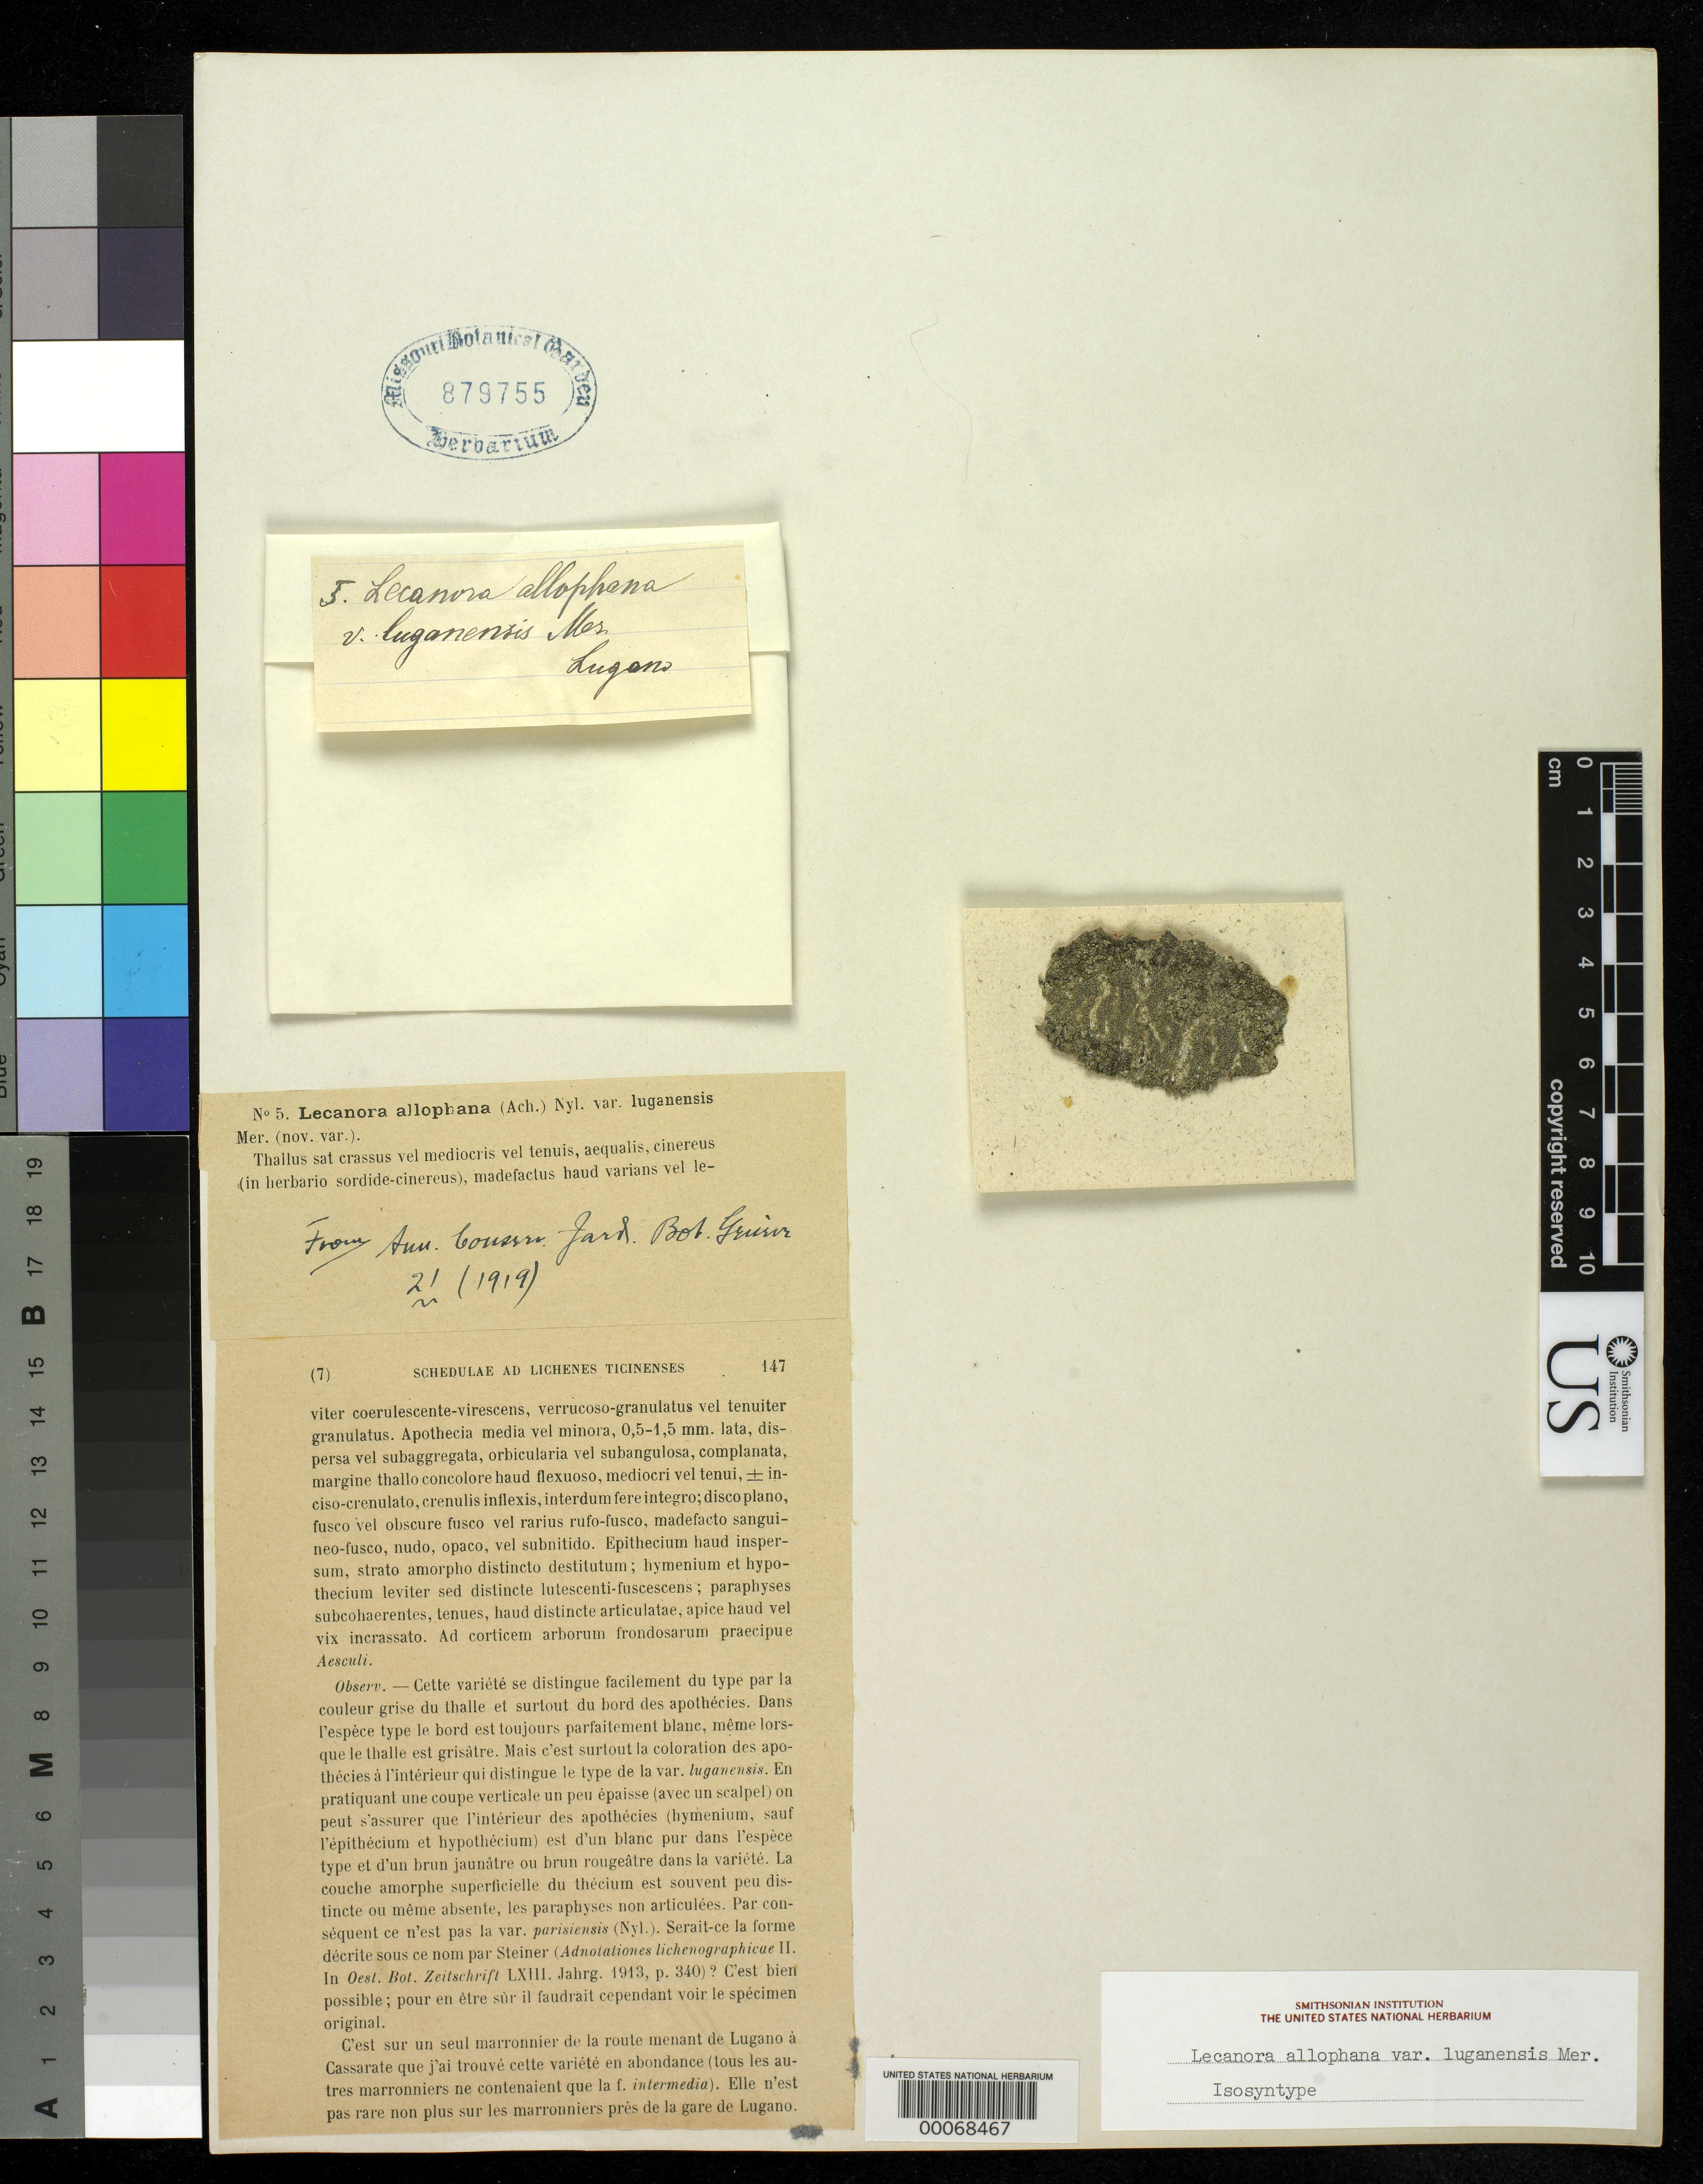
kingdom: Fungi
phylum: Ascomycota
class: Lecanoromycetes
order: Lecanorales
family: Lecanoraceae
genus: Lecanora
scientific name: Lecanora allophana var. luganensis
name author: Mereschk.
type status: Isosyntype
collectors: K. S. Mereschkovsky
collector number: Lich. Ticinenses 5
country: Switzerland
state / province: Ticino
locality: Lugano.